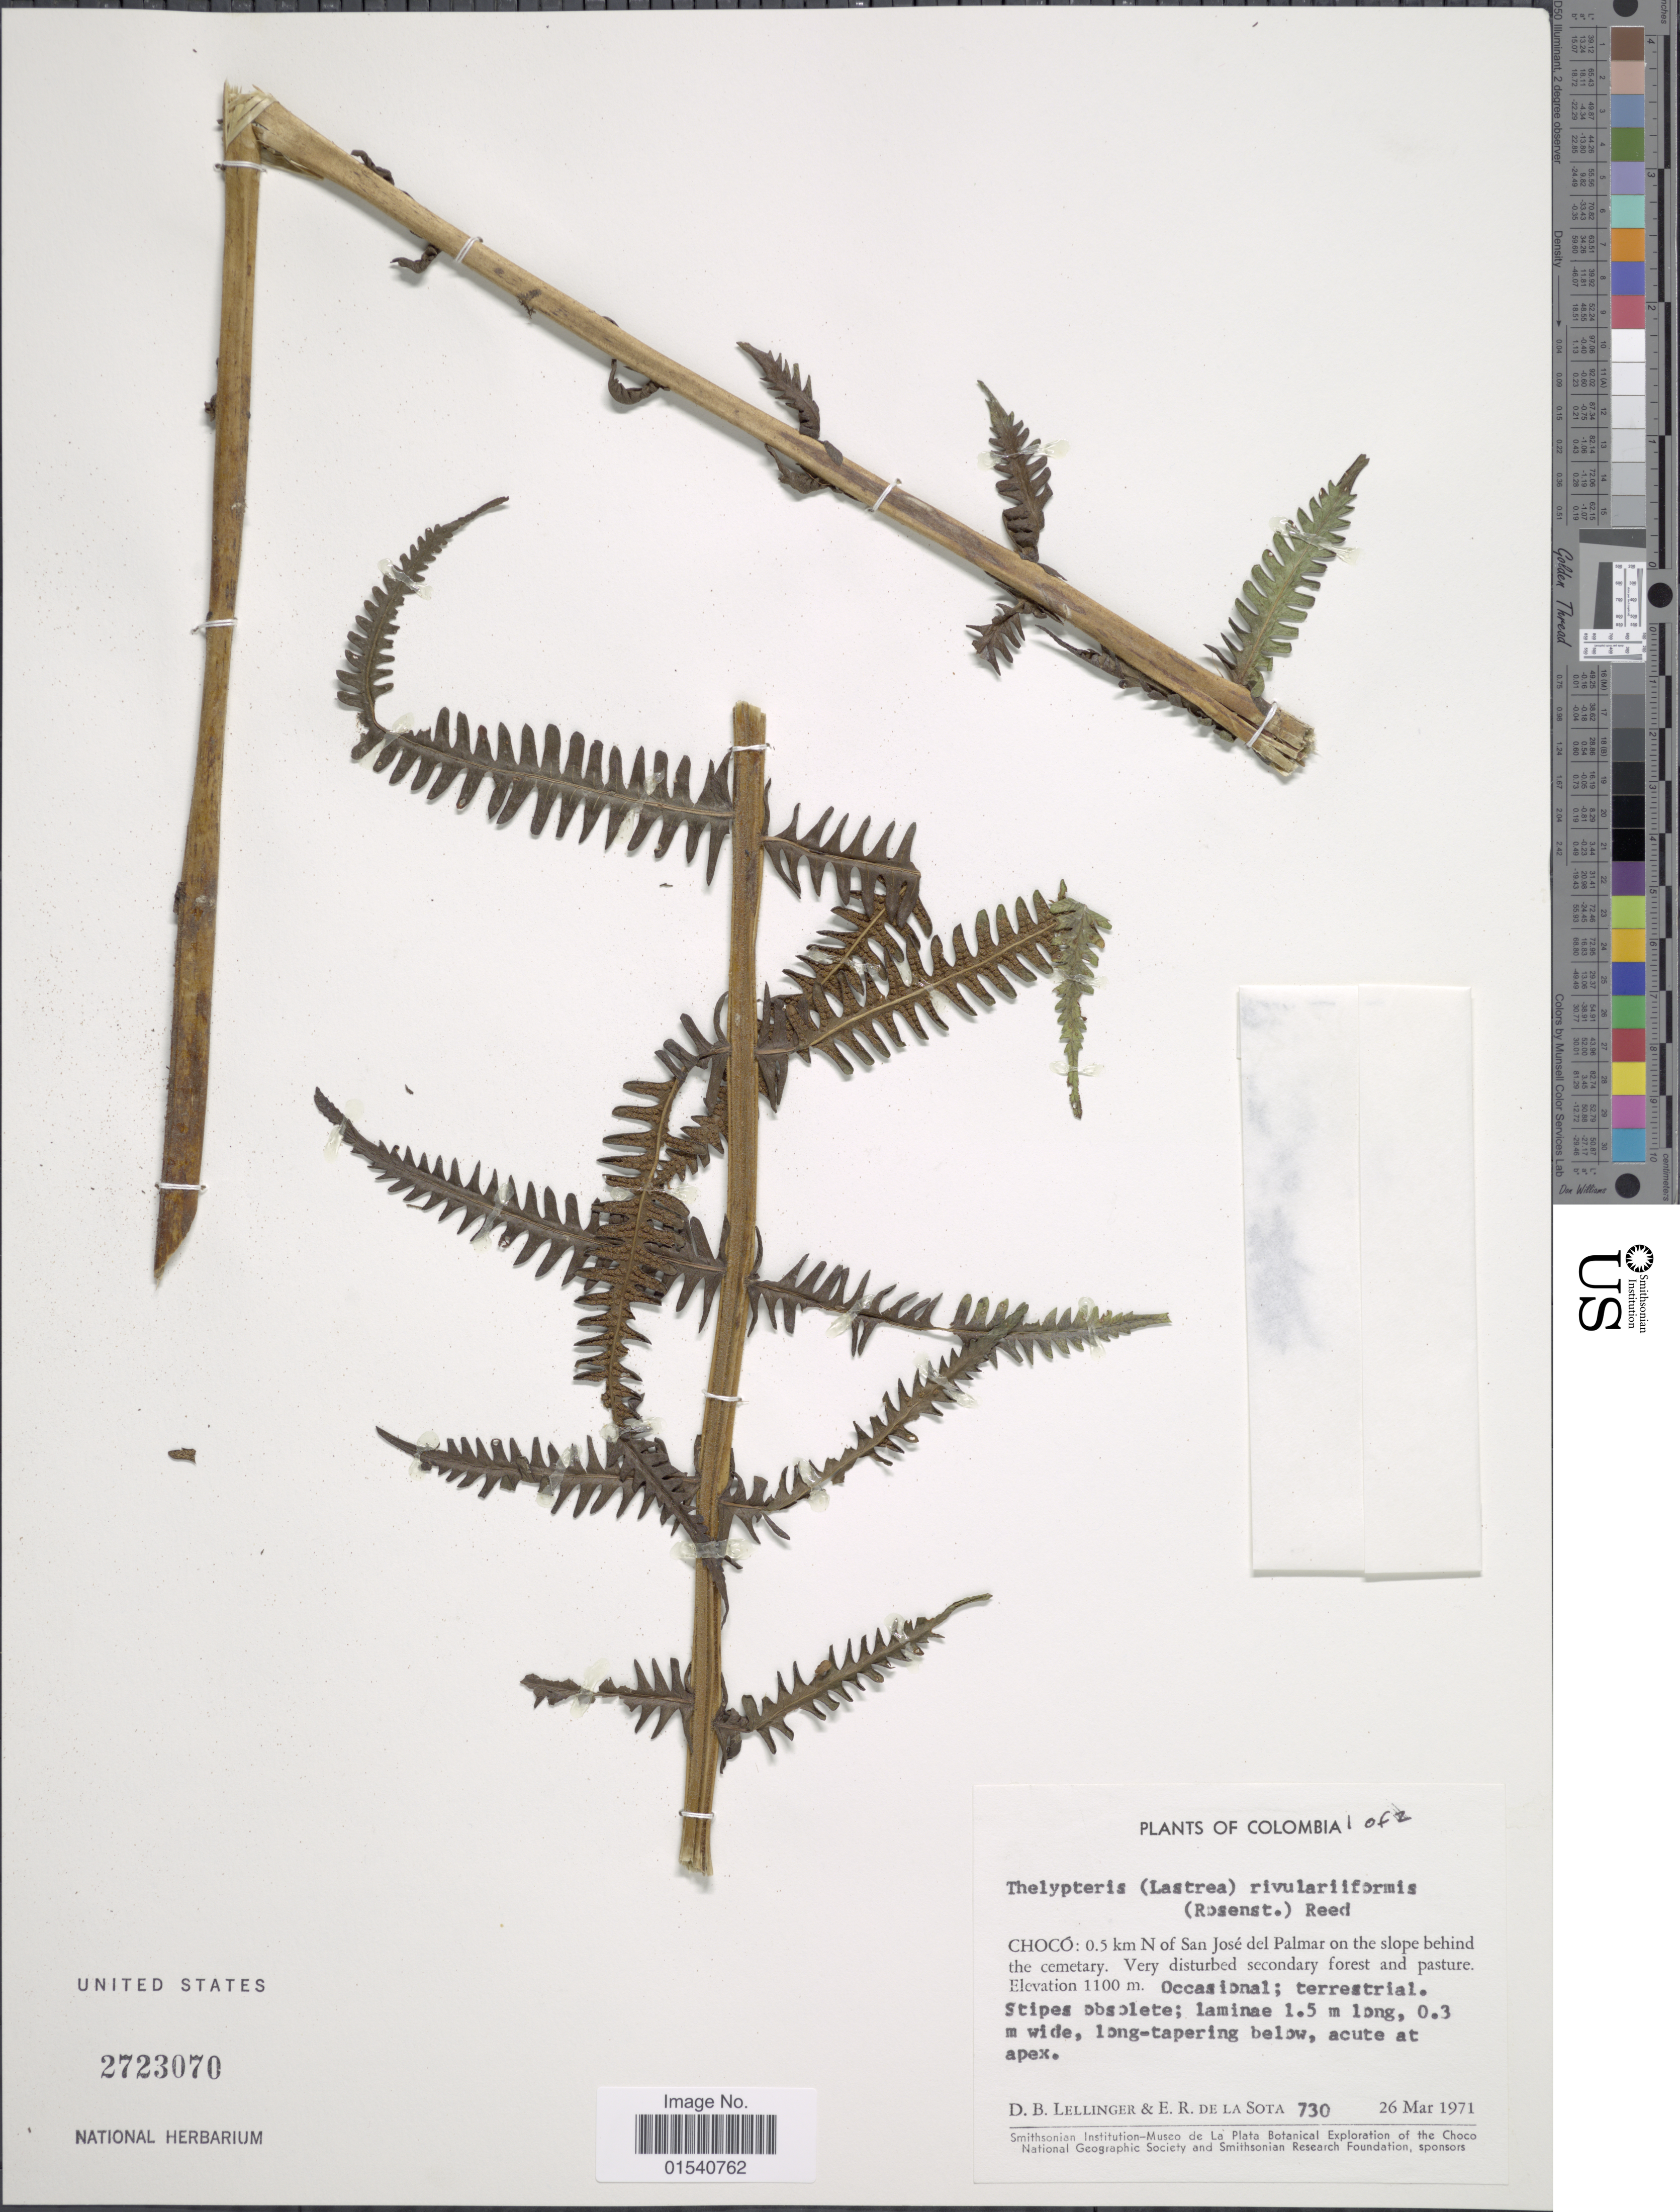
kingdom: Plantae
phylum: Tracheophyta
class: Polypodiopsida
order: Polypodiales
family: Thelypteridaceae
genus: Amauropelta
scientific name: Amauropelta rivulariformis (Rosenst.) comb. nov., ined 2015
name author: (Rosenst.)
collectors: D. B. Lellinger & E. R. de la Sota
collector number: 730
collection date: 1971-03-26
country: Colombia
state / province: Chocó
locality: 0.5 km N of San José del Palmar on the slope behind the cemetary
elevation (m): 1100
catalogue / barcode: US 2723070